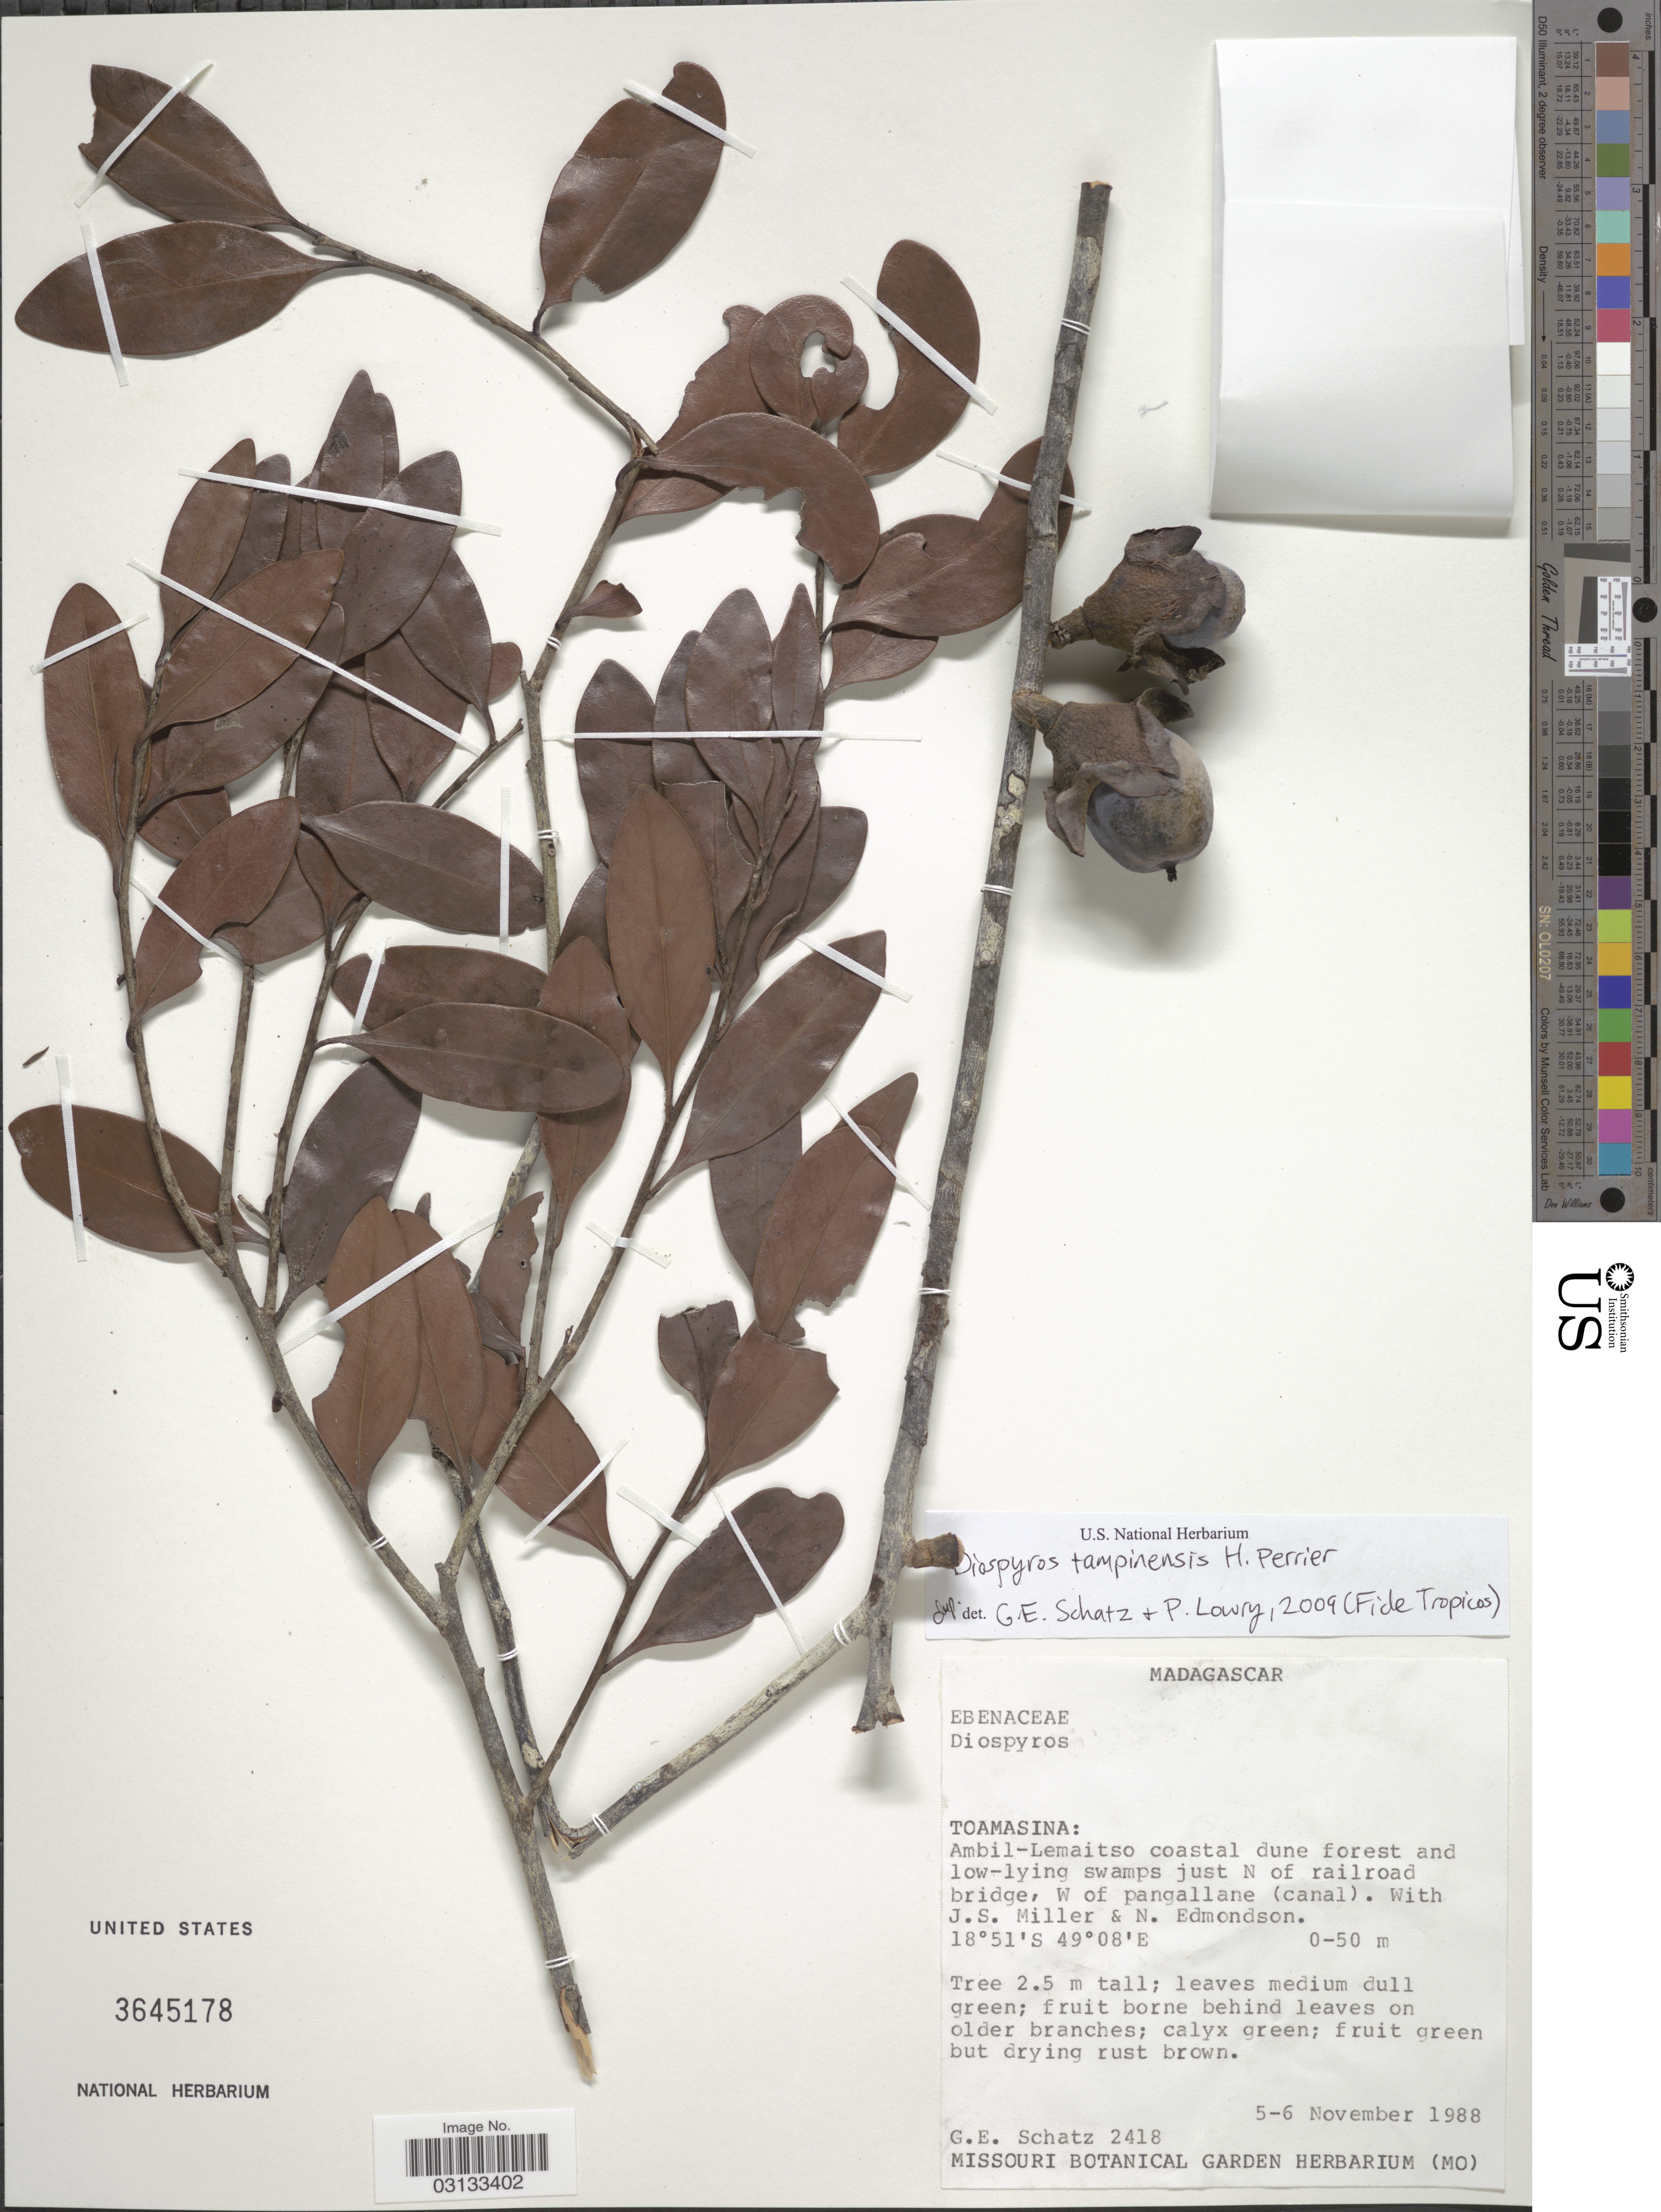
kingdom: Plantae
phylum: Tracheophyta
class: Magnoliopsida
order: Ericales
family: Ebenaceae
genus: Diospyros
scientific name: Diospyros tampinensis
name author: H. Perrier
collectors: G. Schatz, J. S. Miller & N. Edmondson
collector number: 2418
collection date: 1988-11-05/1988-11-06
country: Madagascar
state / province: Atsinanana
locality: Ambil-Lemaitso coastl dune forest and low-lying swamps just N of railroad bridge, W of pangallane (canal).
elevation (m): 0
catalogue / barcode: US 3645178